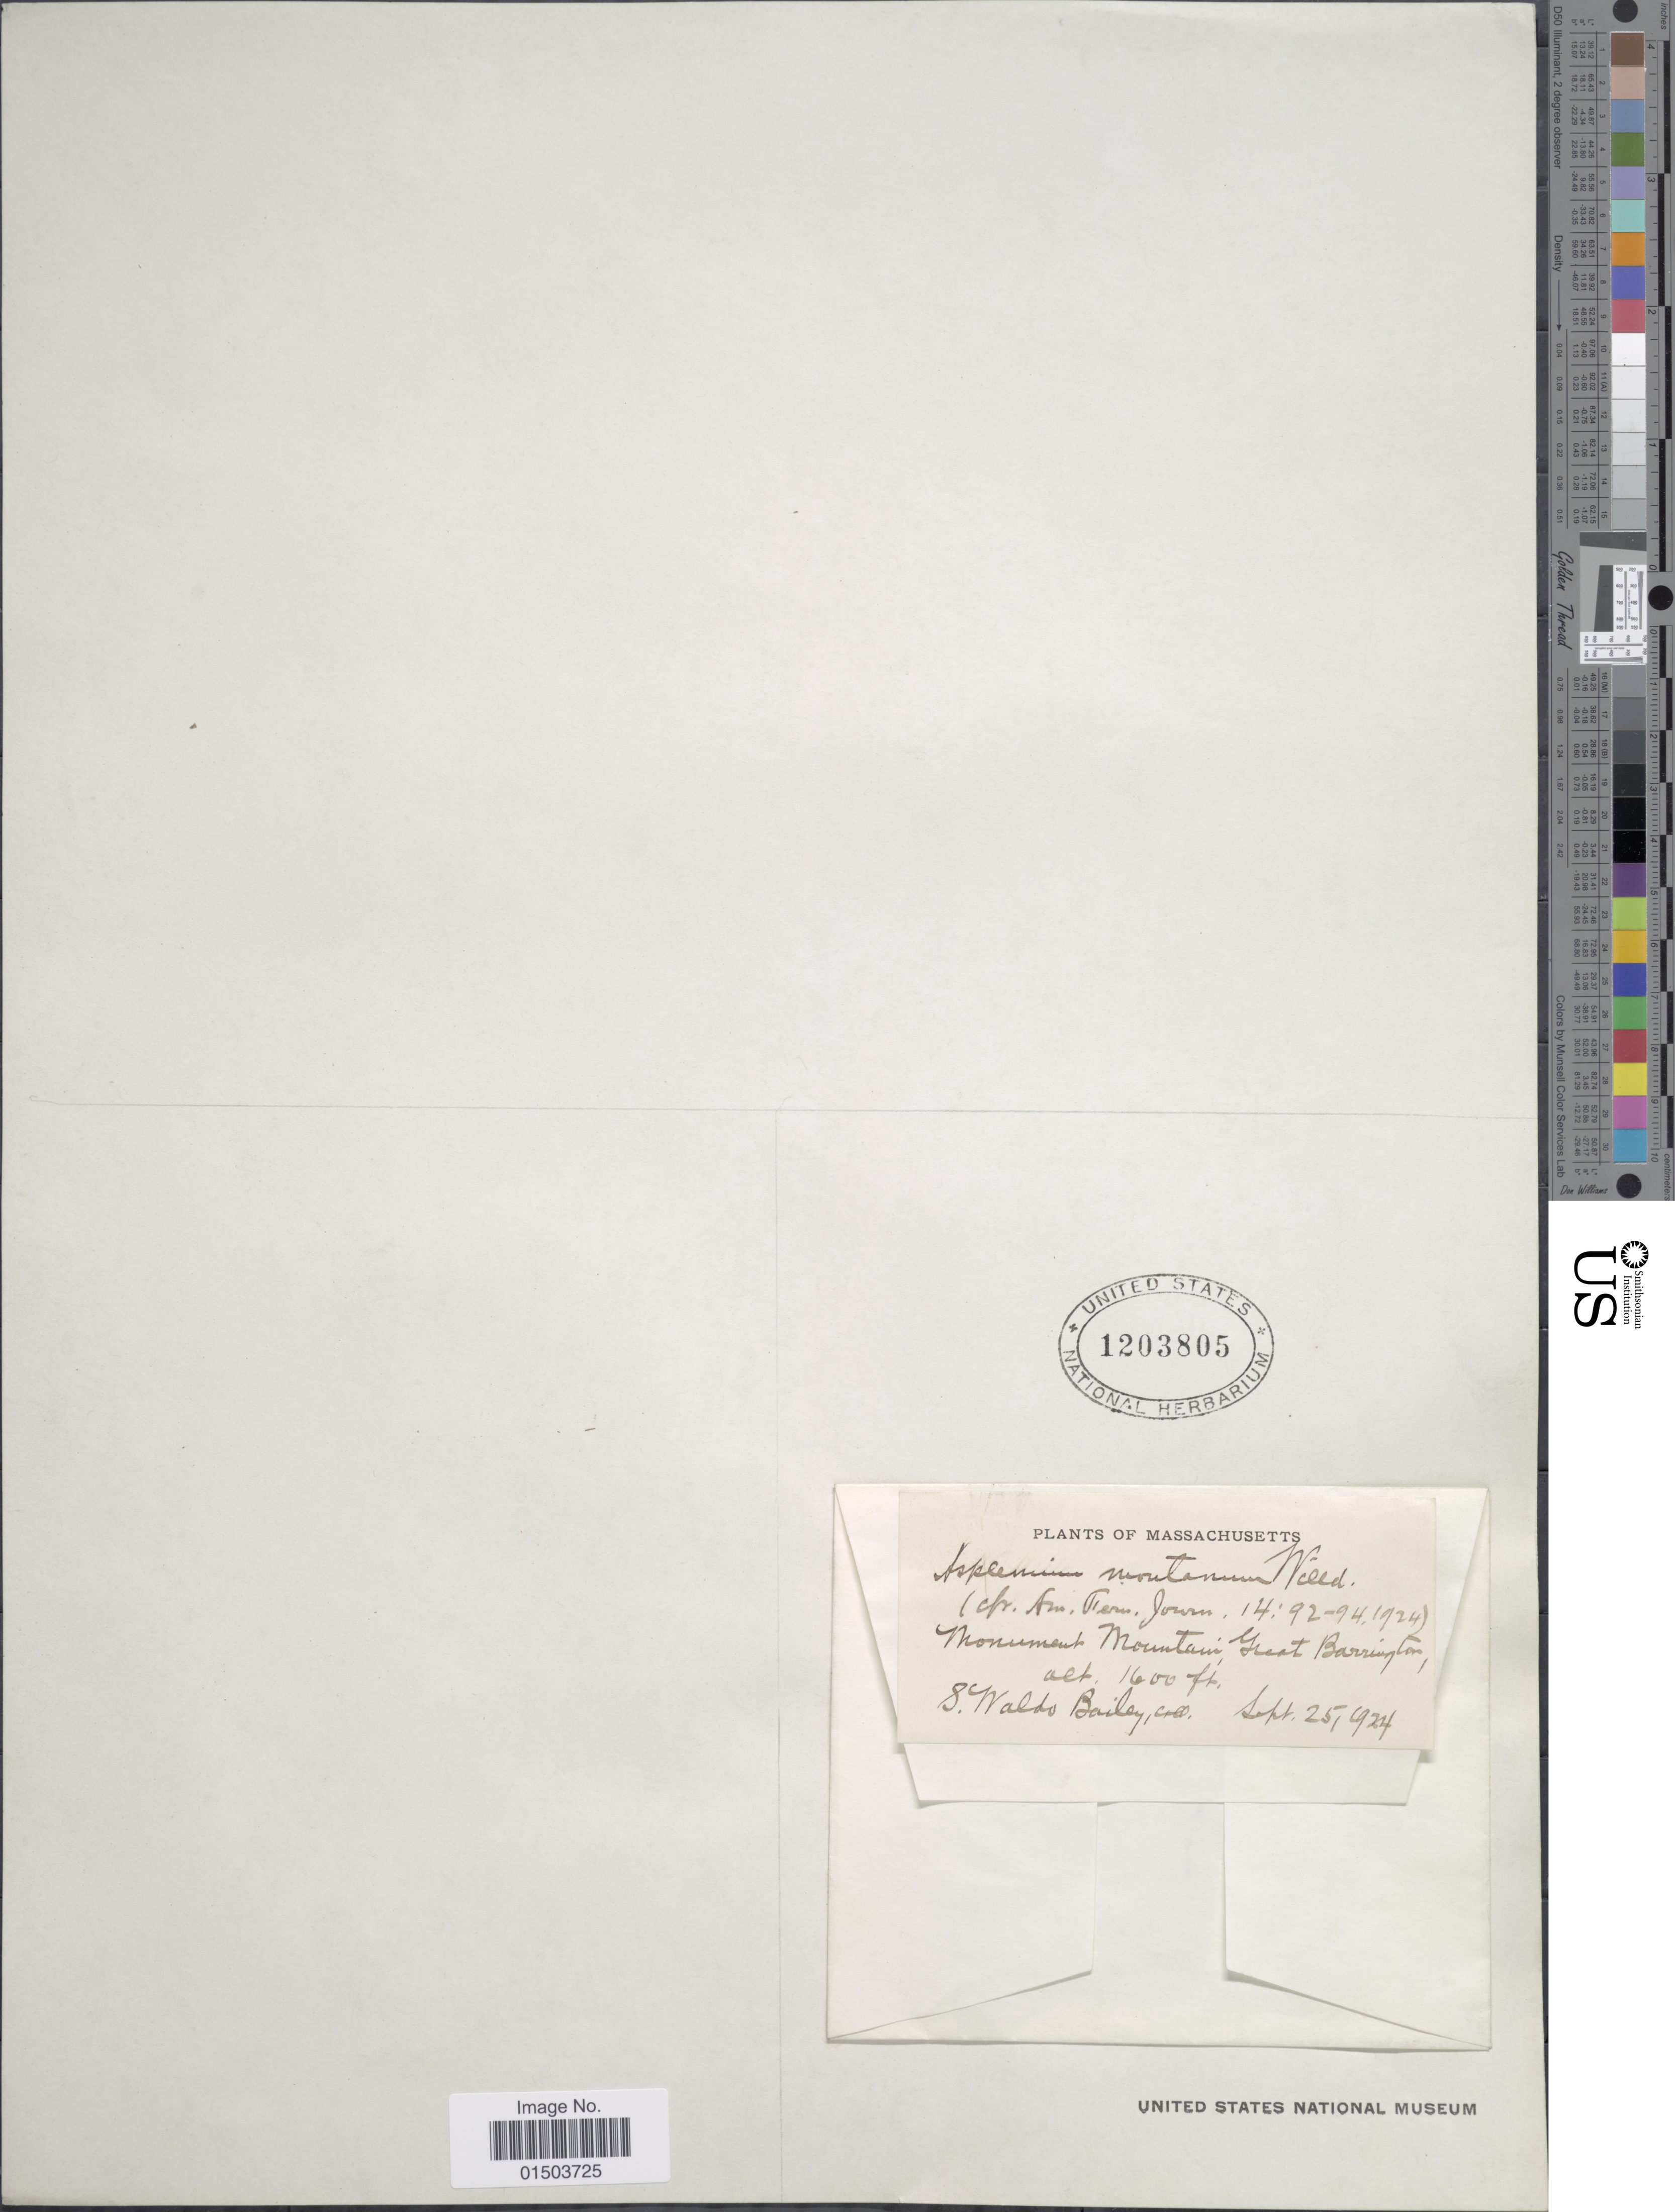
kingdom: Plantae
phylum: Tracheophyta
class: Polypodiopsida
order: Polypodiales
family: Aspleniaceae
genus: Asplenium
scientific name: Asplenium montanum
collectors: S. Bailey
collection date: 1924-09-25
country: United States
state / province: Massachusetts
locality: Monument Mountain Great Barrington.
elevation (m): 488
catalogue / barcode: US 1203805